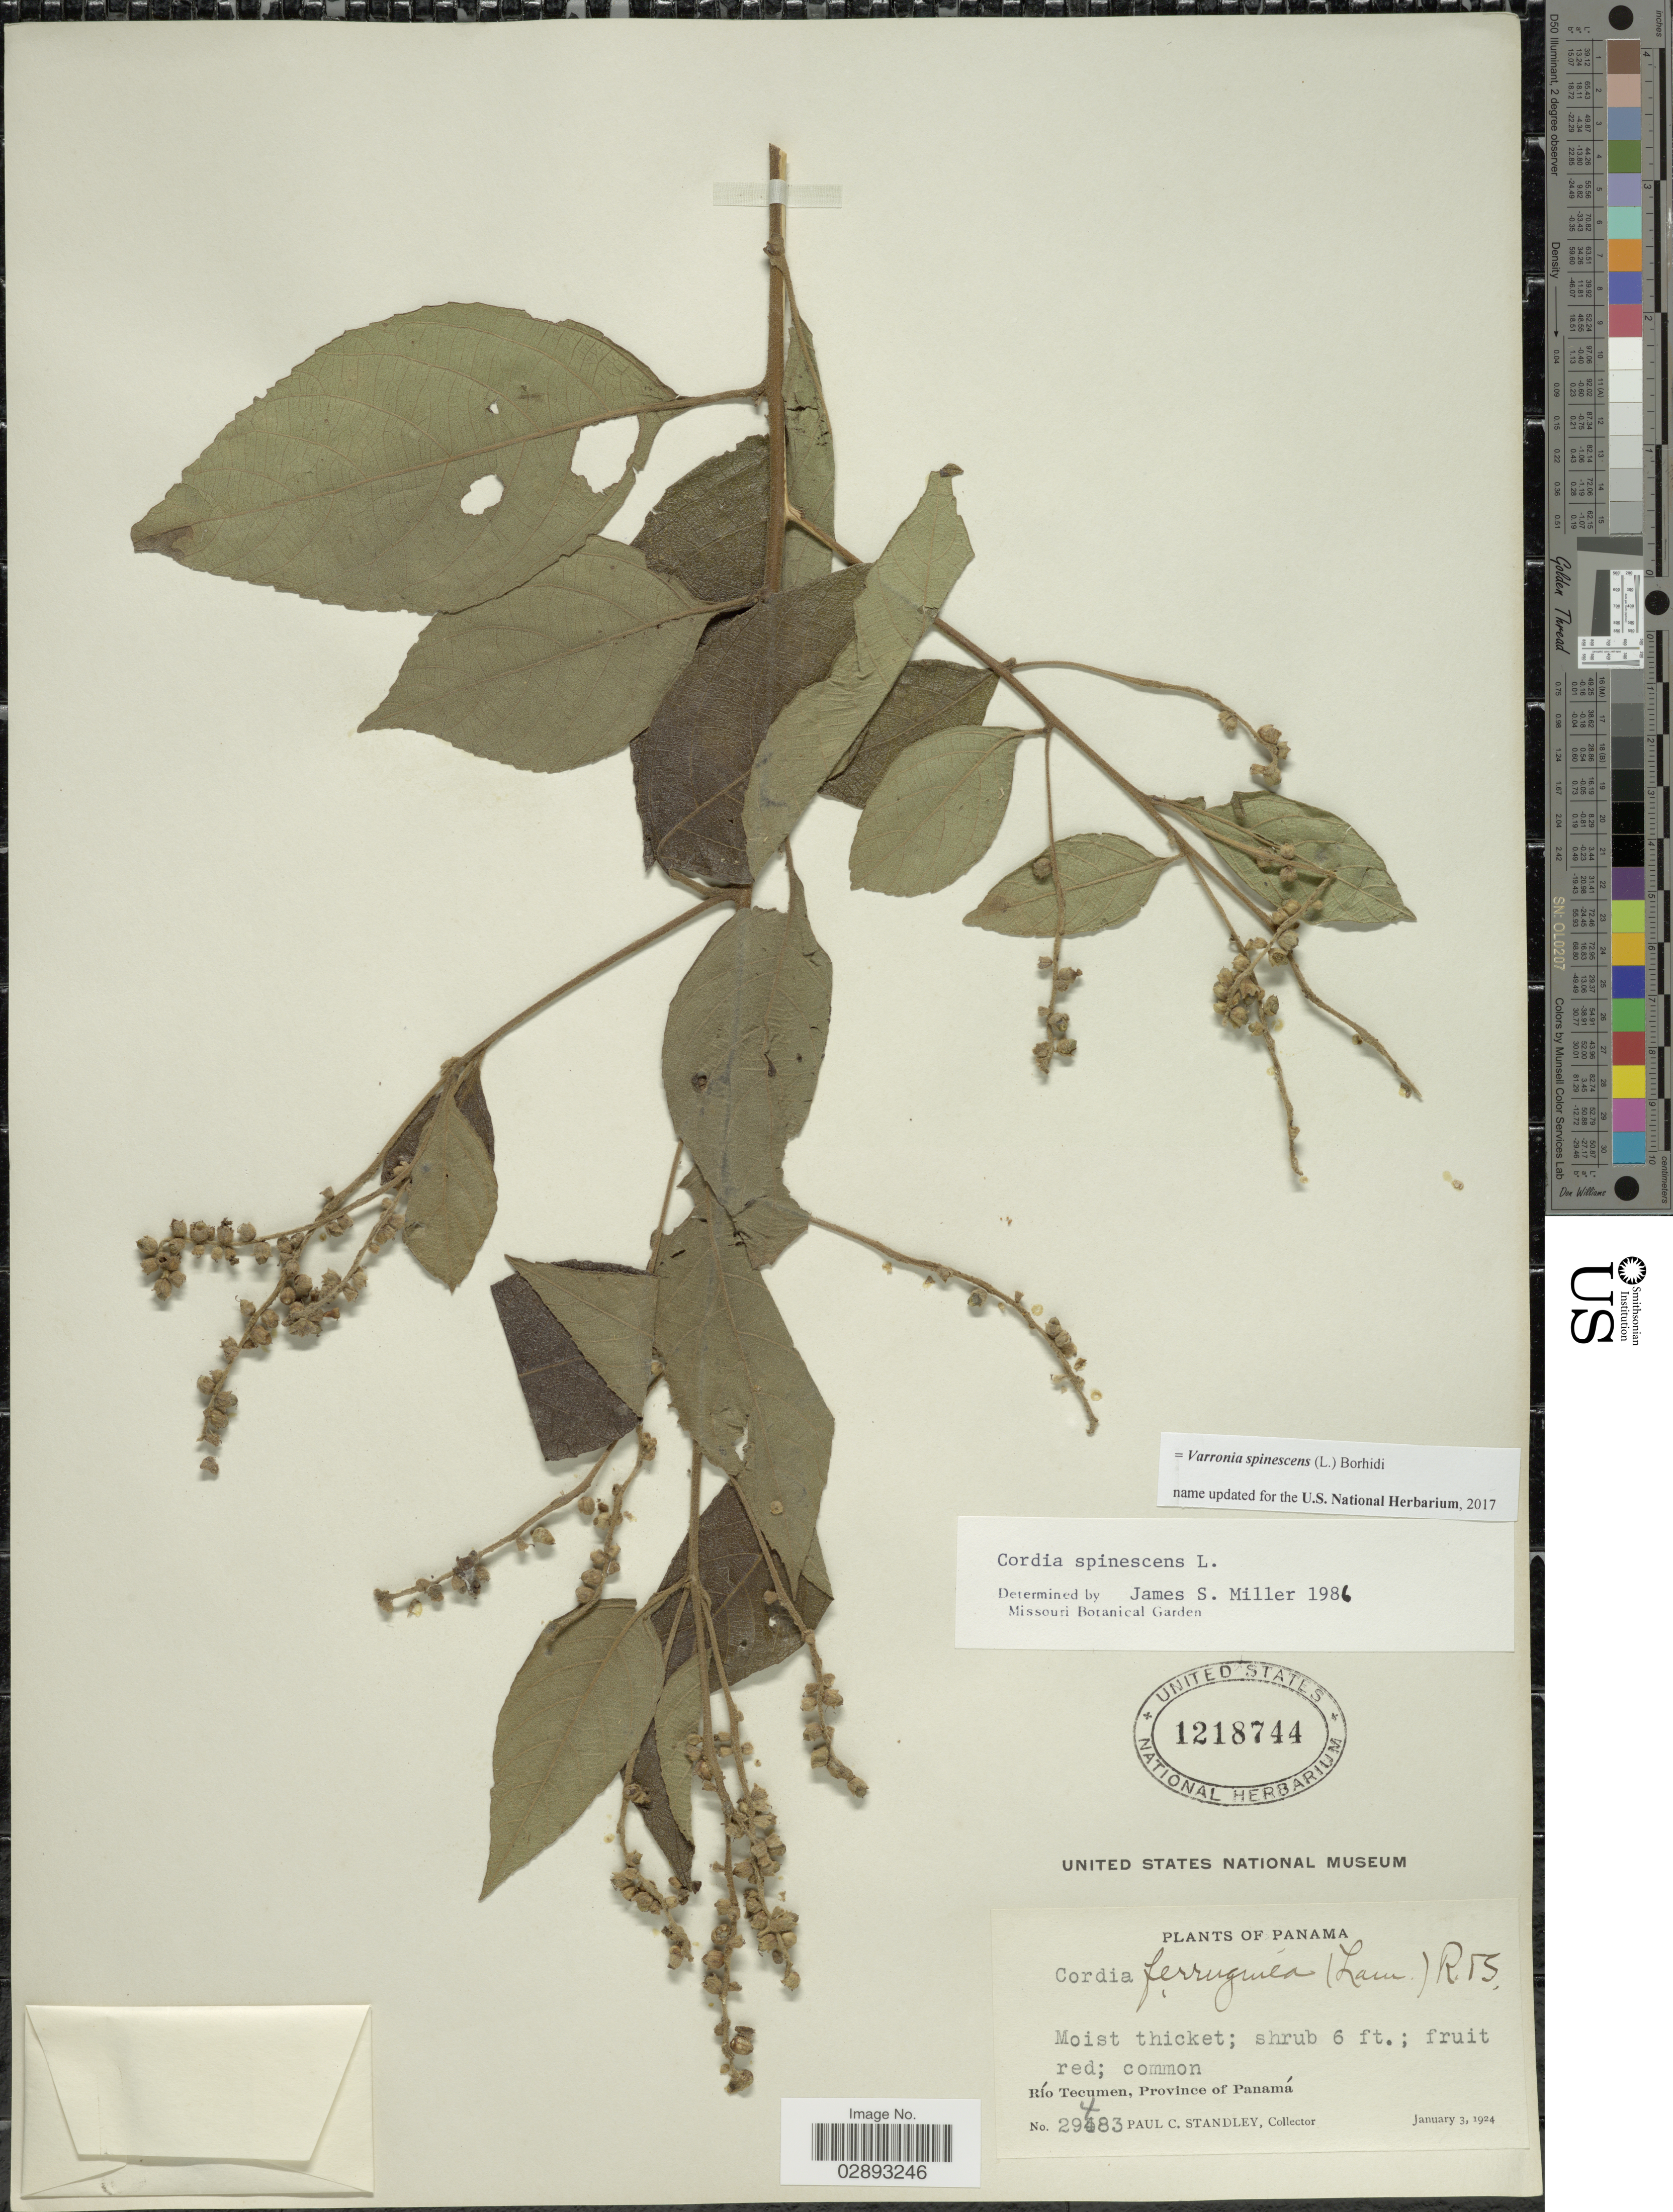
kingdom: Plantae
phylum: Tracheophyta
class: Magnoliopsida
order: Boraginales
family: Cordiaceae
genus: Varronia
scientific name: Varronia spinescens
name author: (L.) Borhidi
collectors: P. C. Standley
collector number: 29483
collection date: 1924-01-03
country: Panama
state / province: Panamá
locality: Río Tecumen, Province of Panamá.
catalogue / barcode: US 1218744